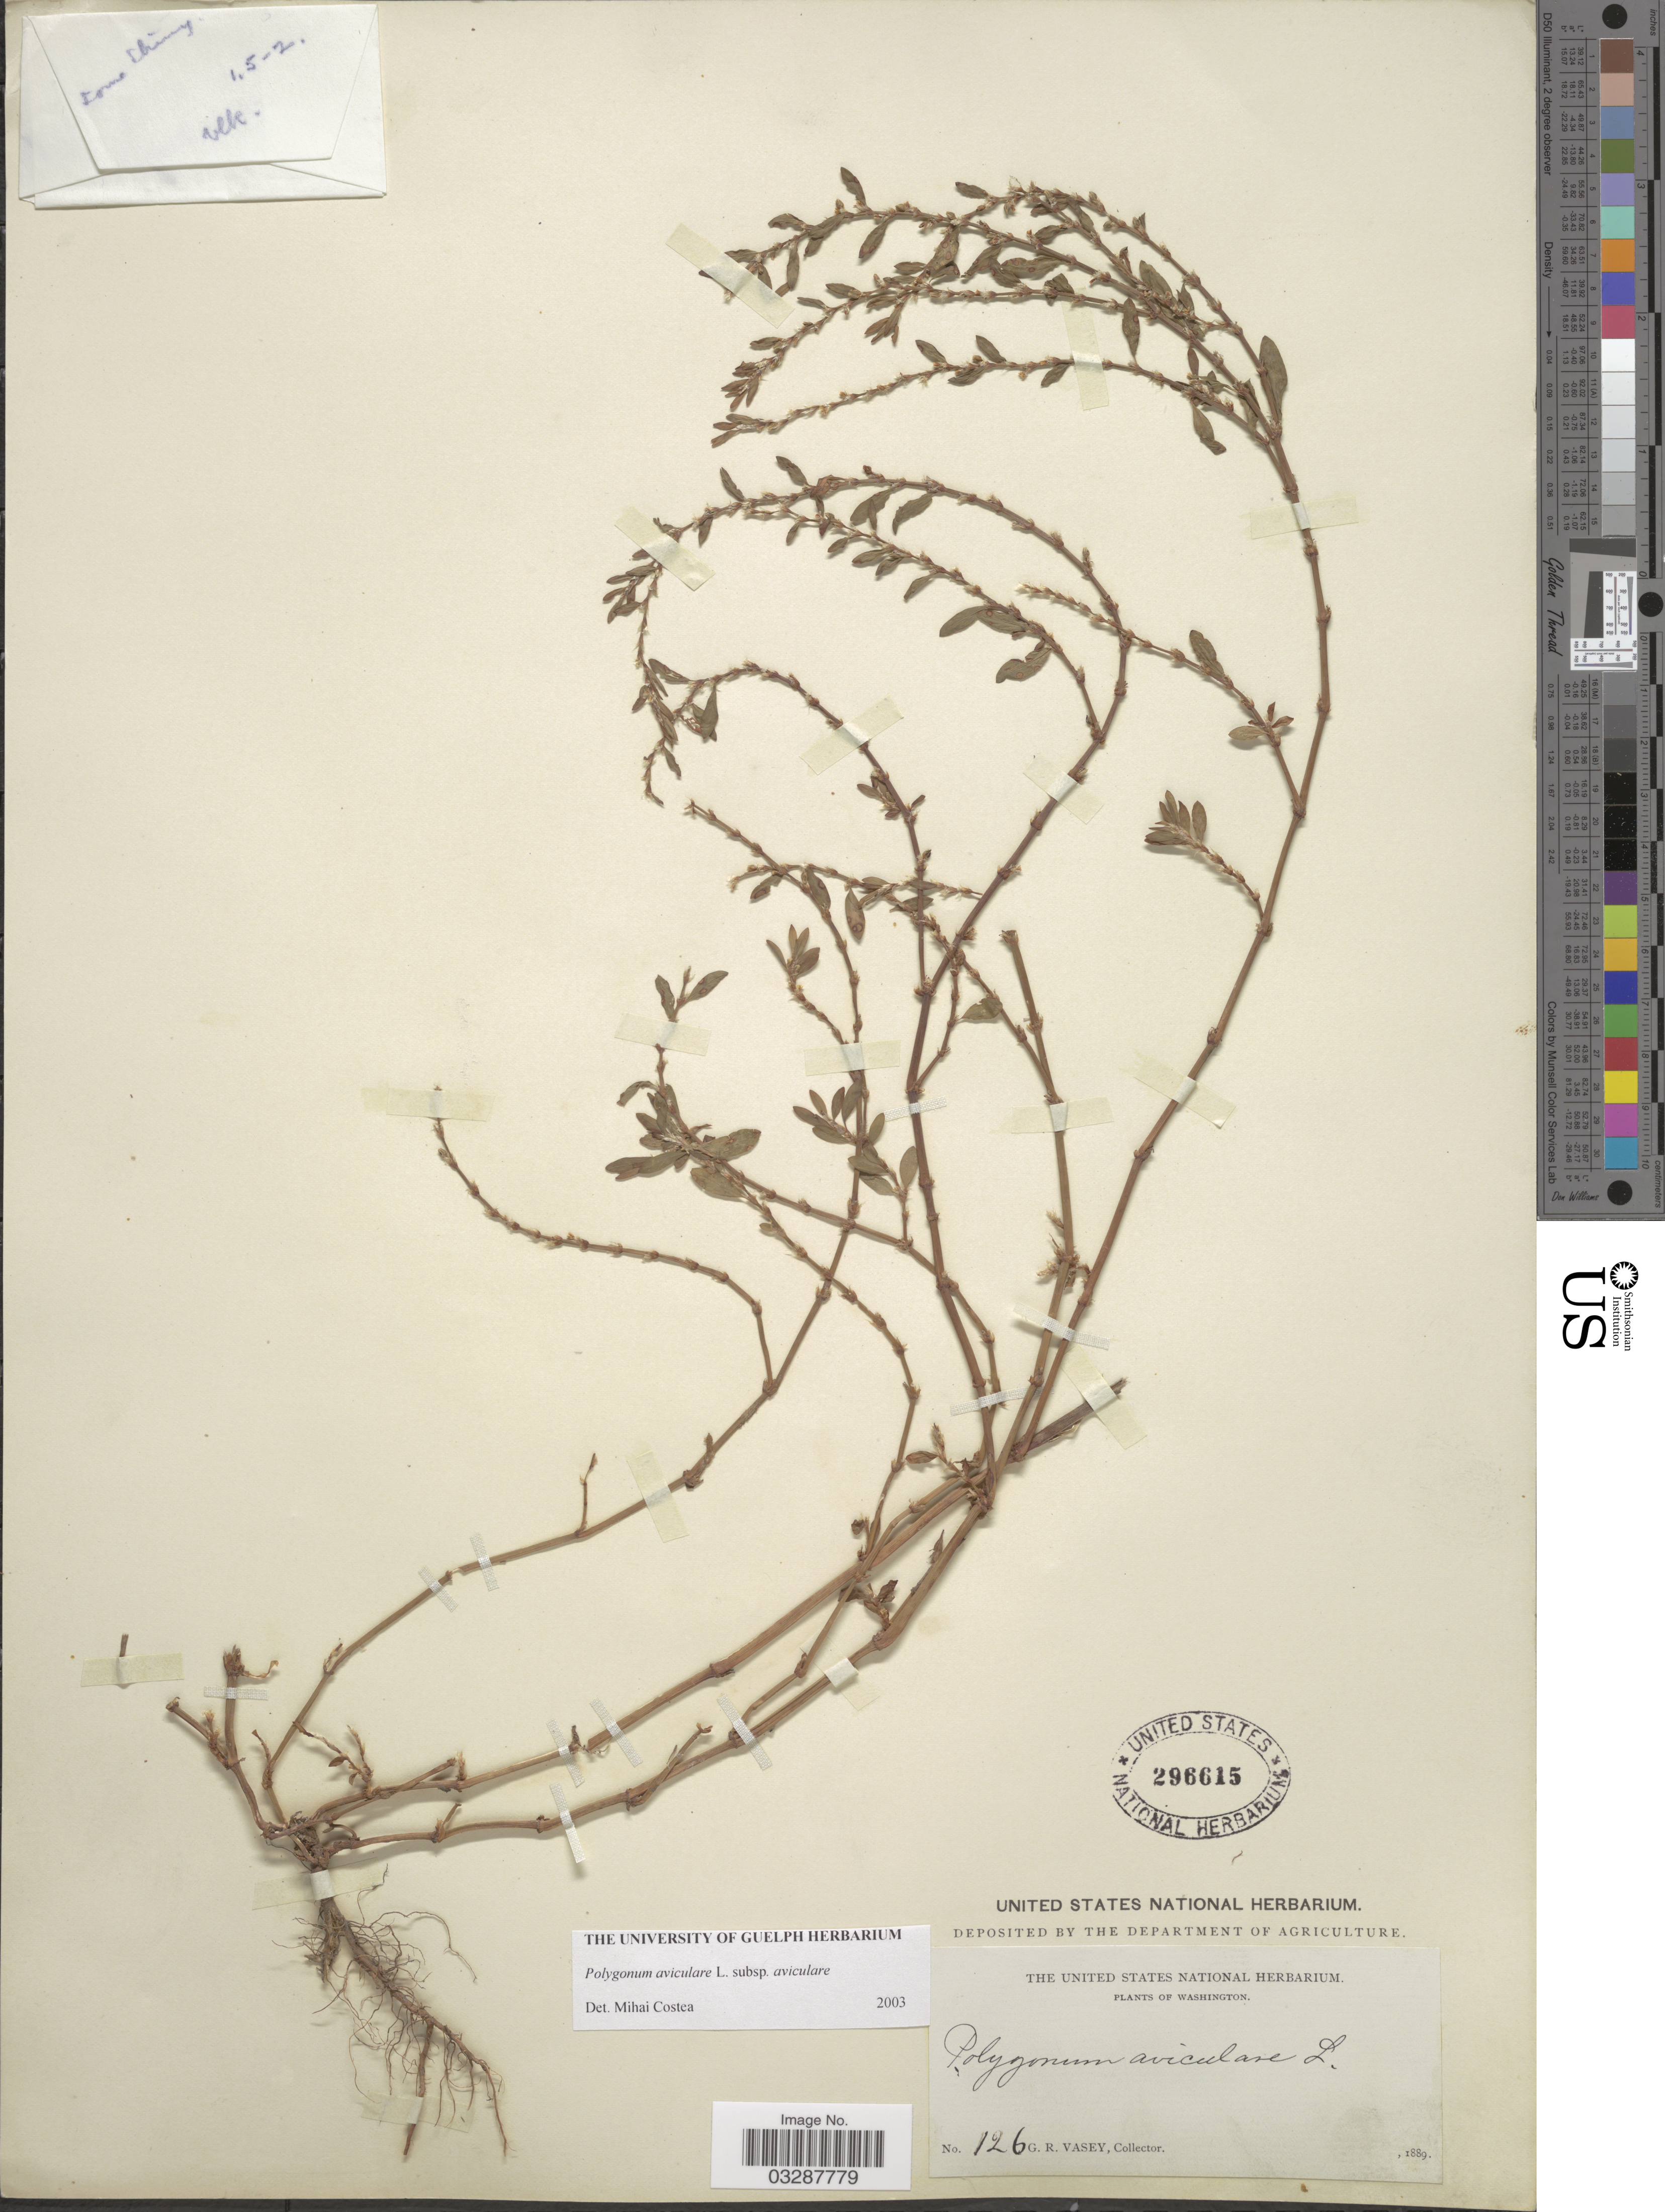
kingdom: Plantae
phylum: Tracheophyta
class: Magnoliopsida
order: Caryophyllales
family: Polygonaceae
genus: Polygonum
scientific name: Polygonum aviculare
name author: L.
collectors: G. R. Vasey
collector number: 126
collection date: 1889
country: United States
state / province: Washington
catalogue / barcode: US 296615